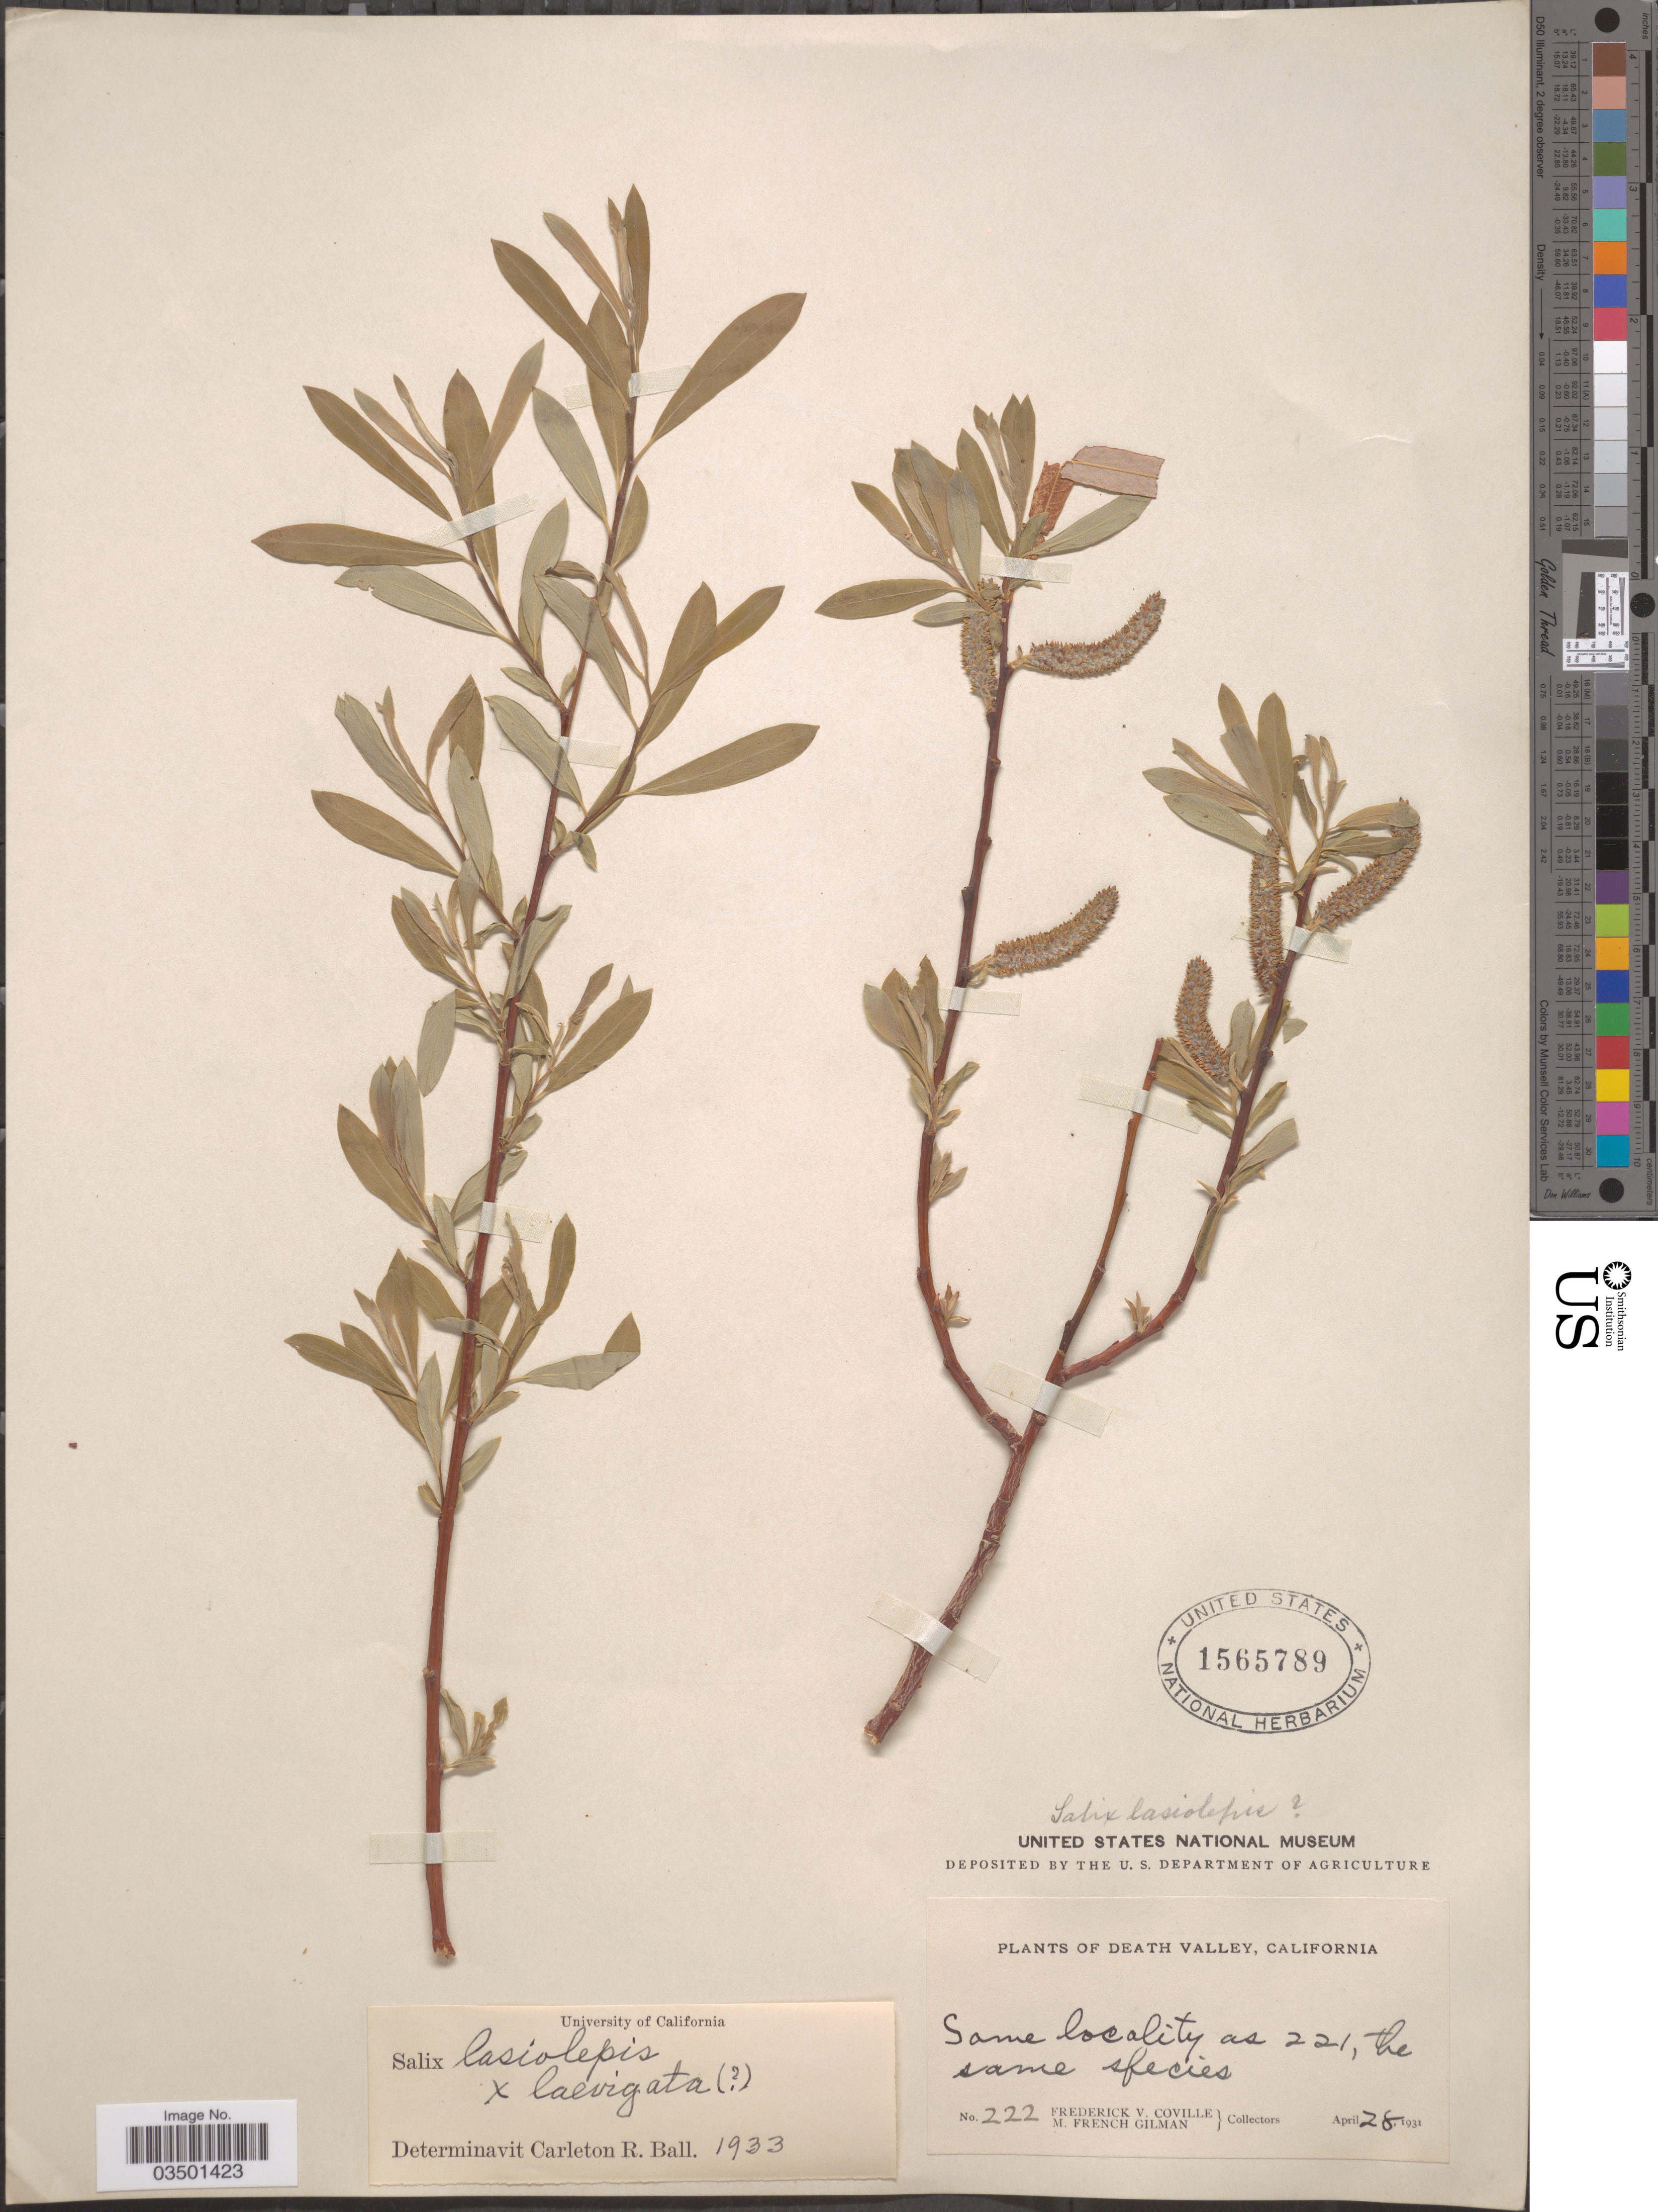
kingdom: Plantae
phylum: Tracheophyta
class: Magnoliopsida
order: Malpighiales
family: Salicaceae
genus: Salix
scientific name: Salix lasiolepis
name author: Benth.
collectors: F. V. Coville & M. F. Gilman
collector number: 222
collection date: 1931-04-28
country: United States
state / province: California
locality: Death Valley.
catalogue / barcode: US 1565789